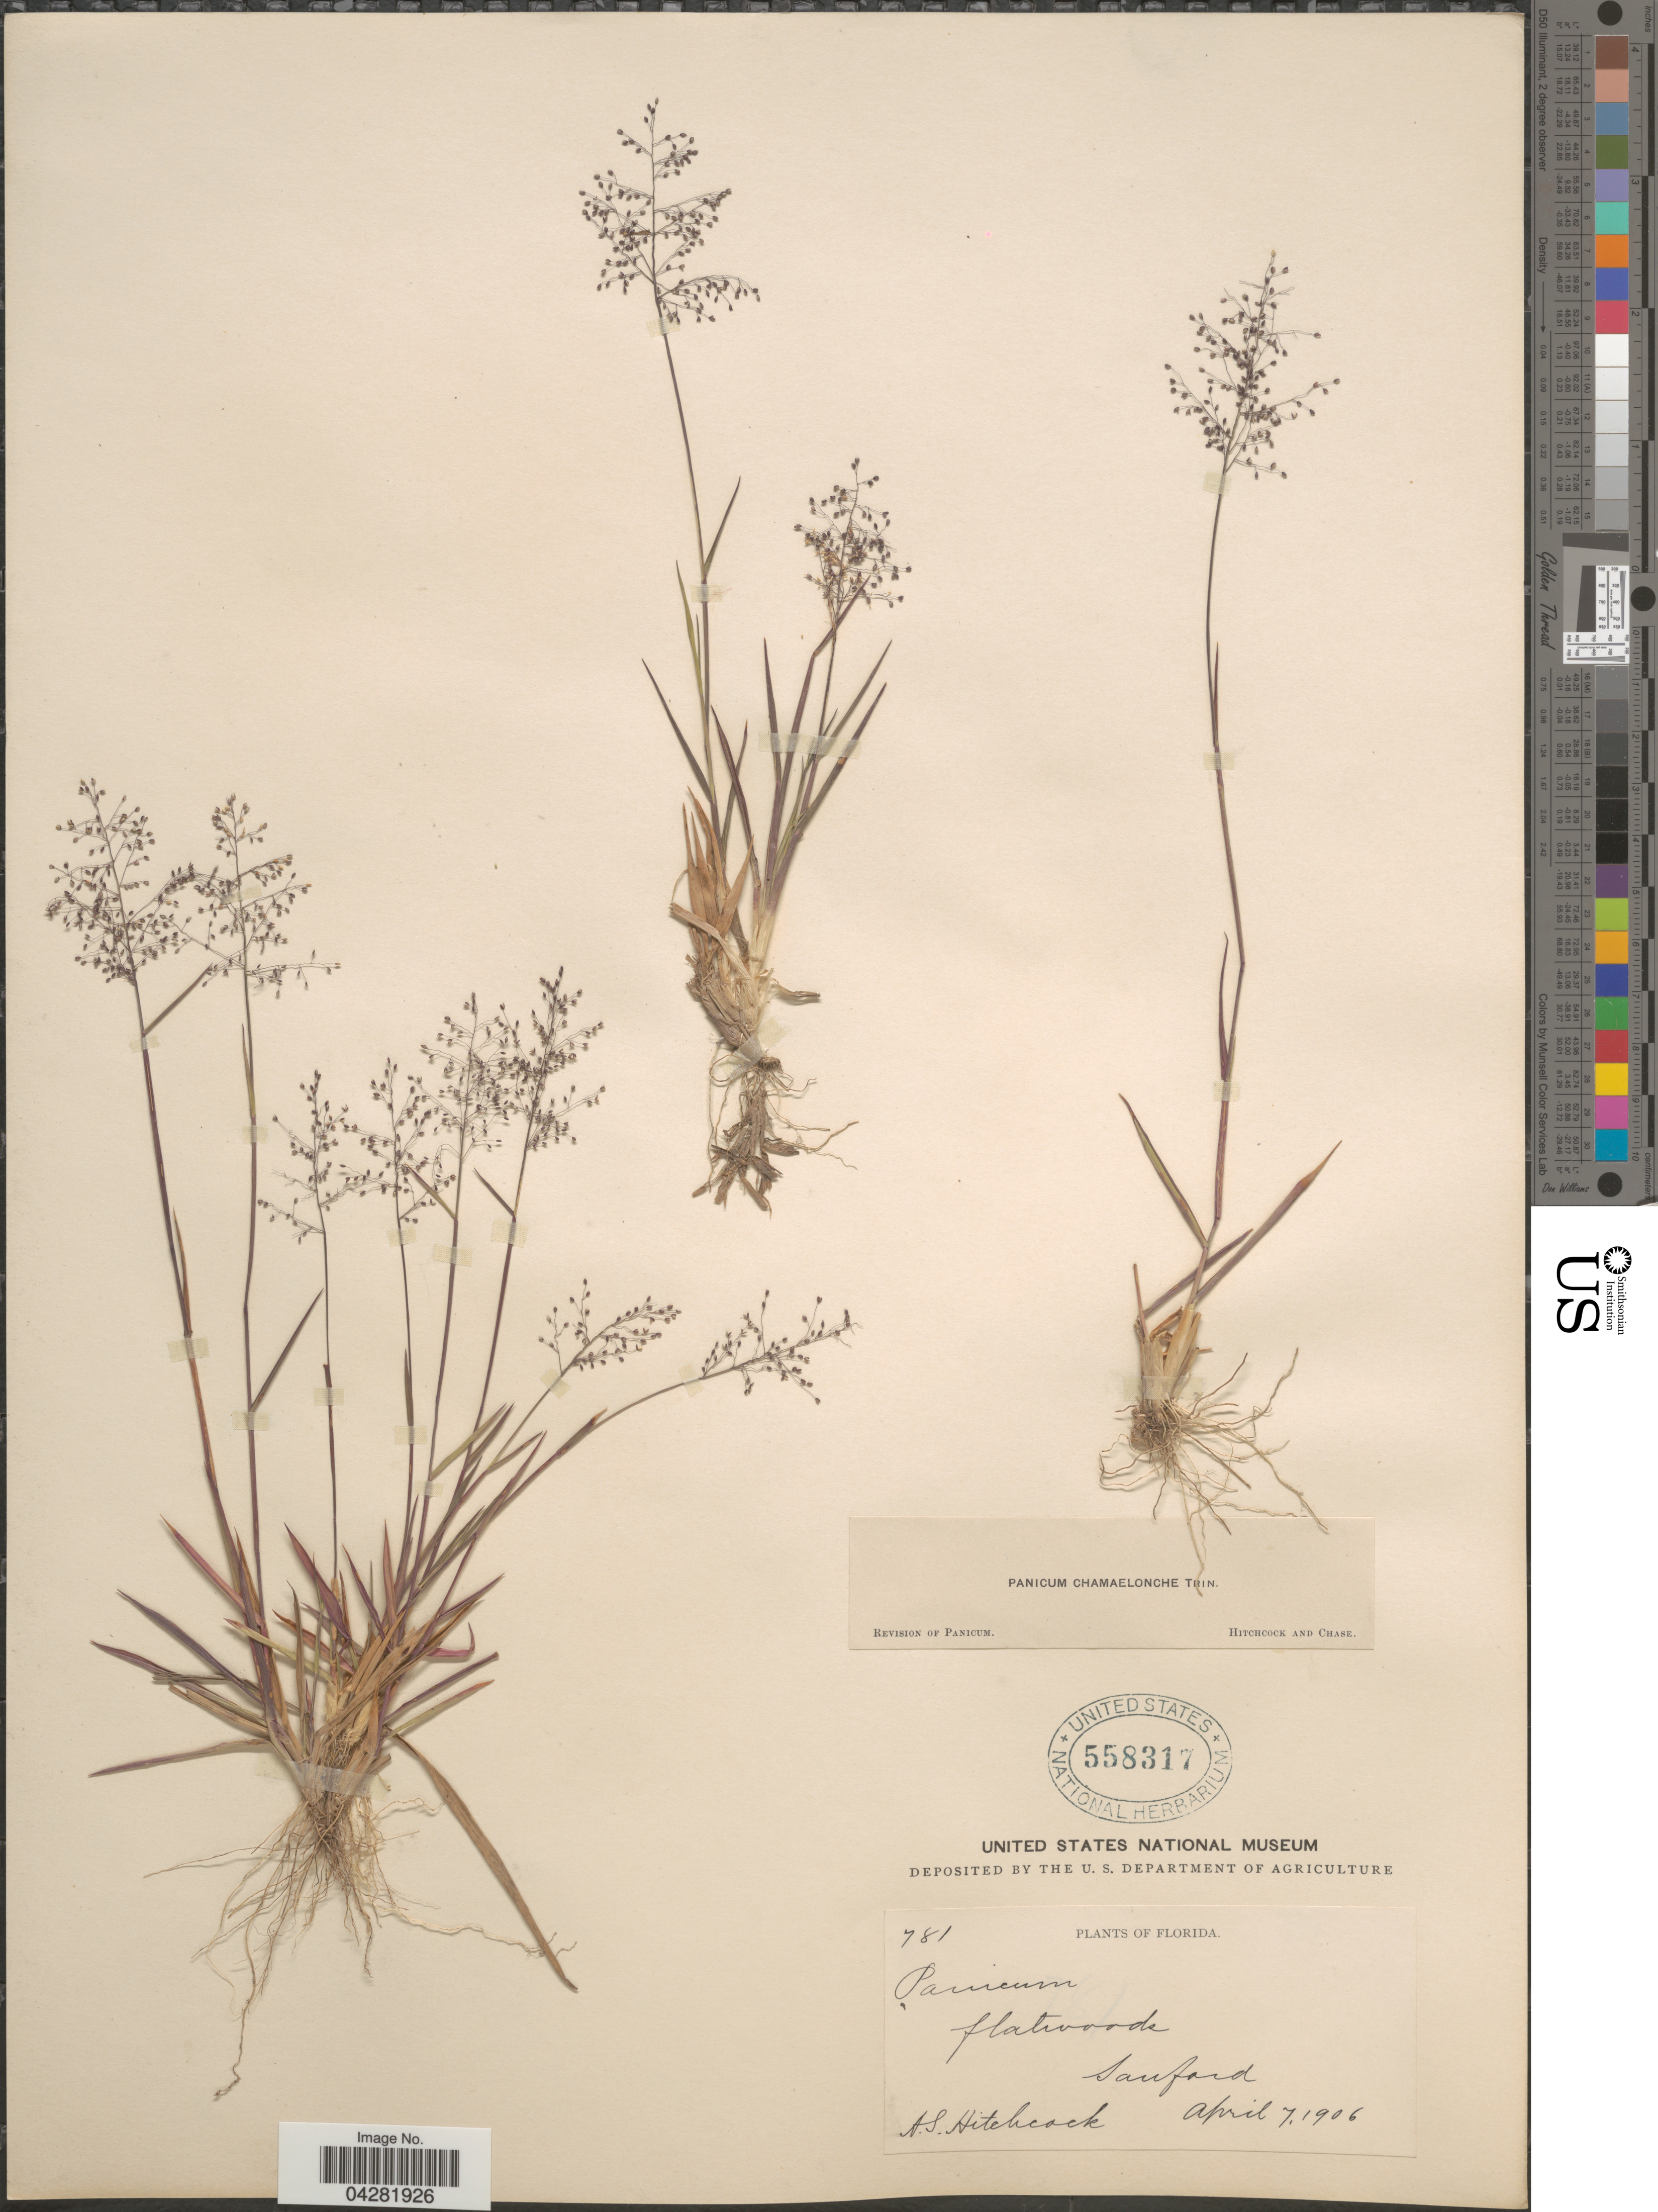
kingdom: Plantae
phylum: Tracheophyta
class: Liliopsida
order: Poales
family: Poaceae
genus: Dichanthelium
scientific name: Dichanthelium ensifolium var. ensifolium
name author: (Baldwin ex Elliot) Gould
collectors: A. S. Hitchcock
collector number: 781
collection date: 1906-04-07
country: United States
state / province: Florida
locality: Sanford.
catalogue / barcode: US 558317